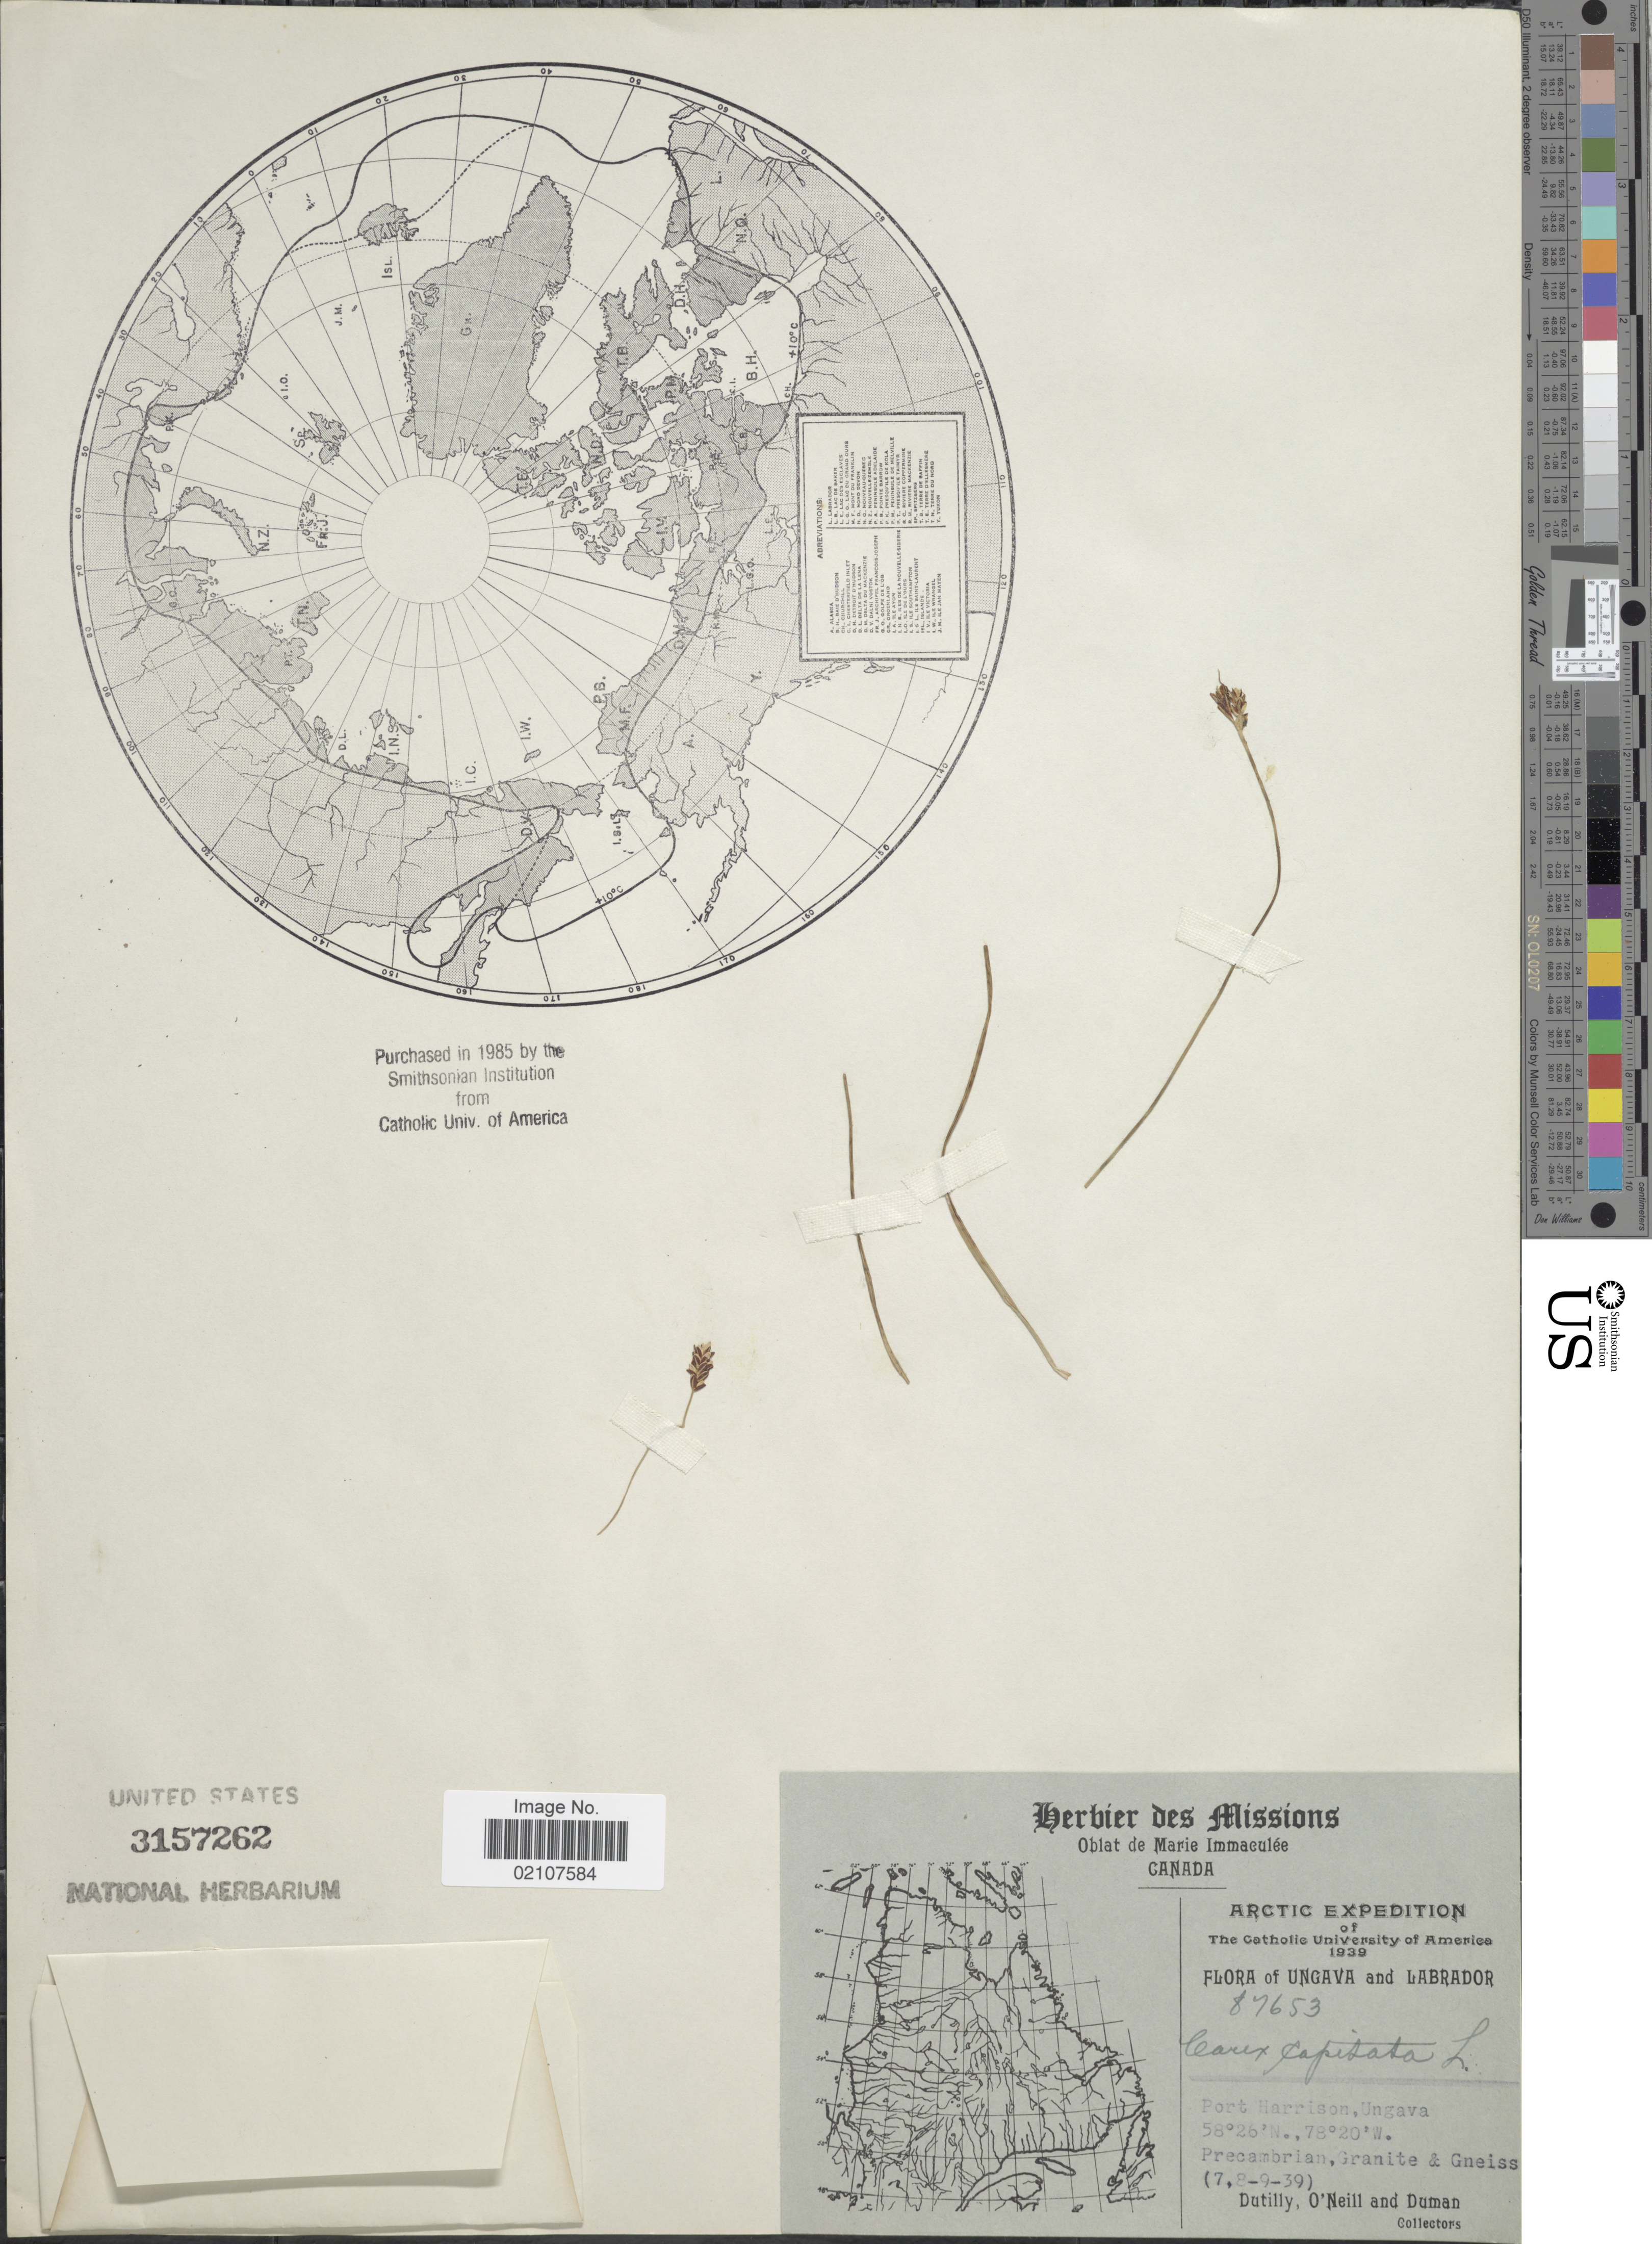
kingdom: Plantae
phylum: Tracheophyta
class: Liliopsida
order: Poales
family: Cyperaceae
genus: Carex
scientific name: Carex capitata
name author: L.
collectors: -. Dutilly, O' Neill & -. Duman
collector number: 87653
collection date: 1939-09-07/1939-09-09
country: Canada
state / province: Quebec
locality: Arctic. Port Harrison, Ungava. Precambrian.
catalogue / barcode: US 3157262